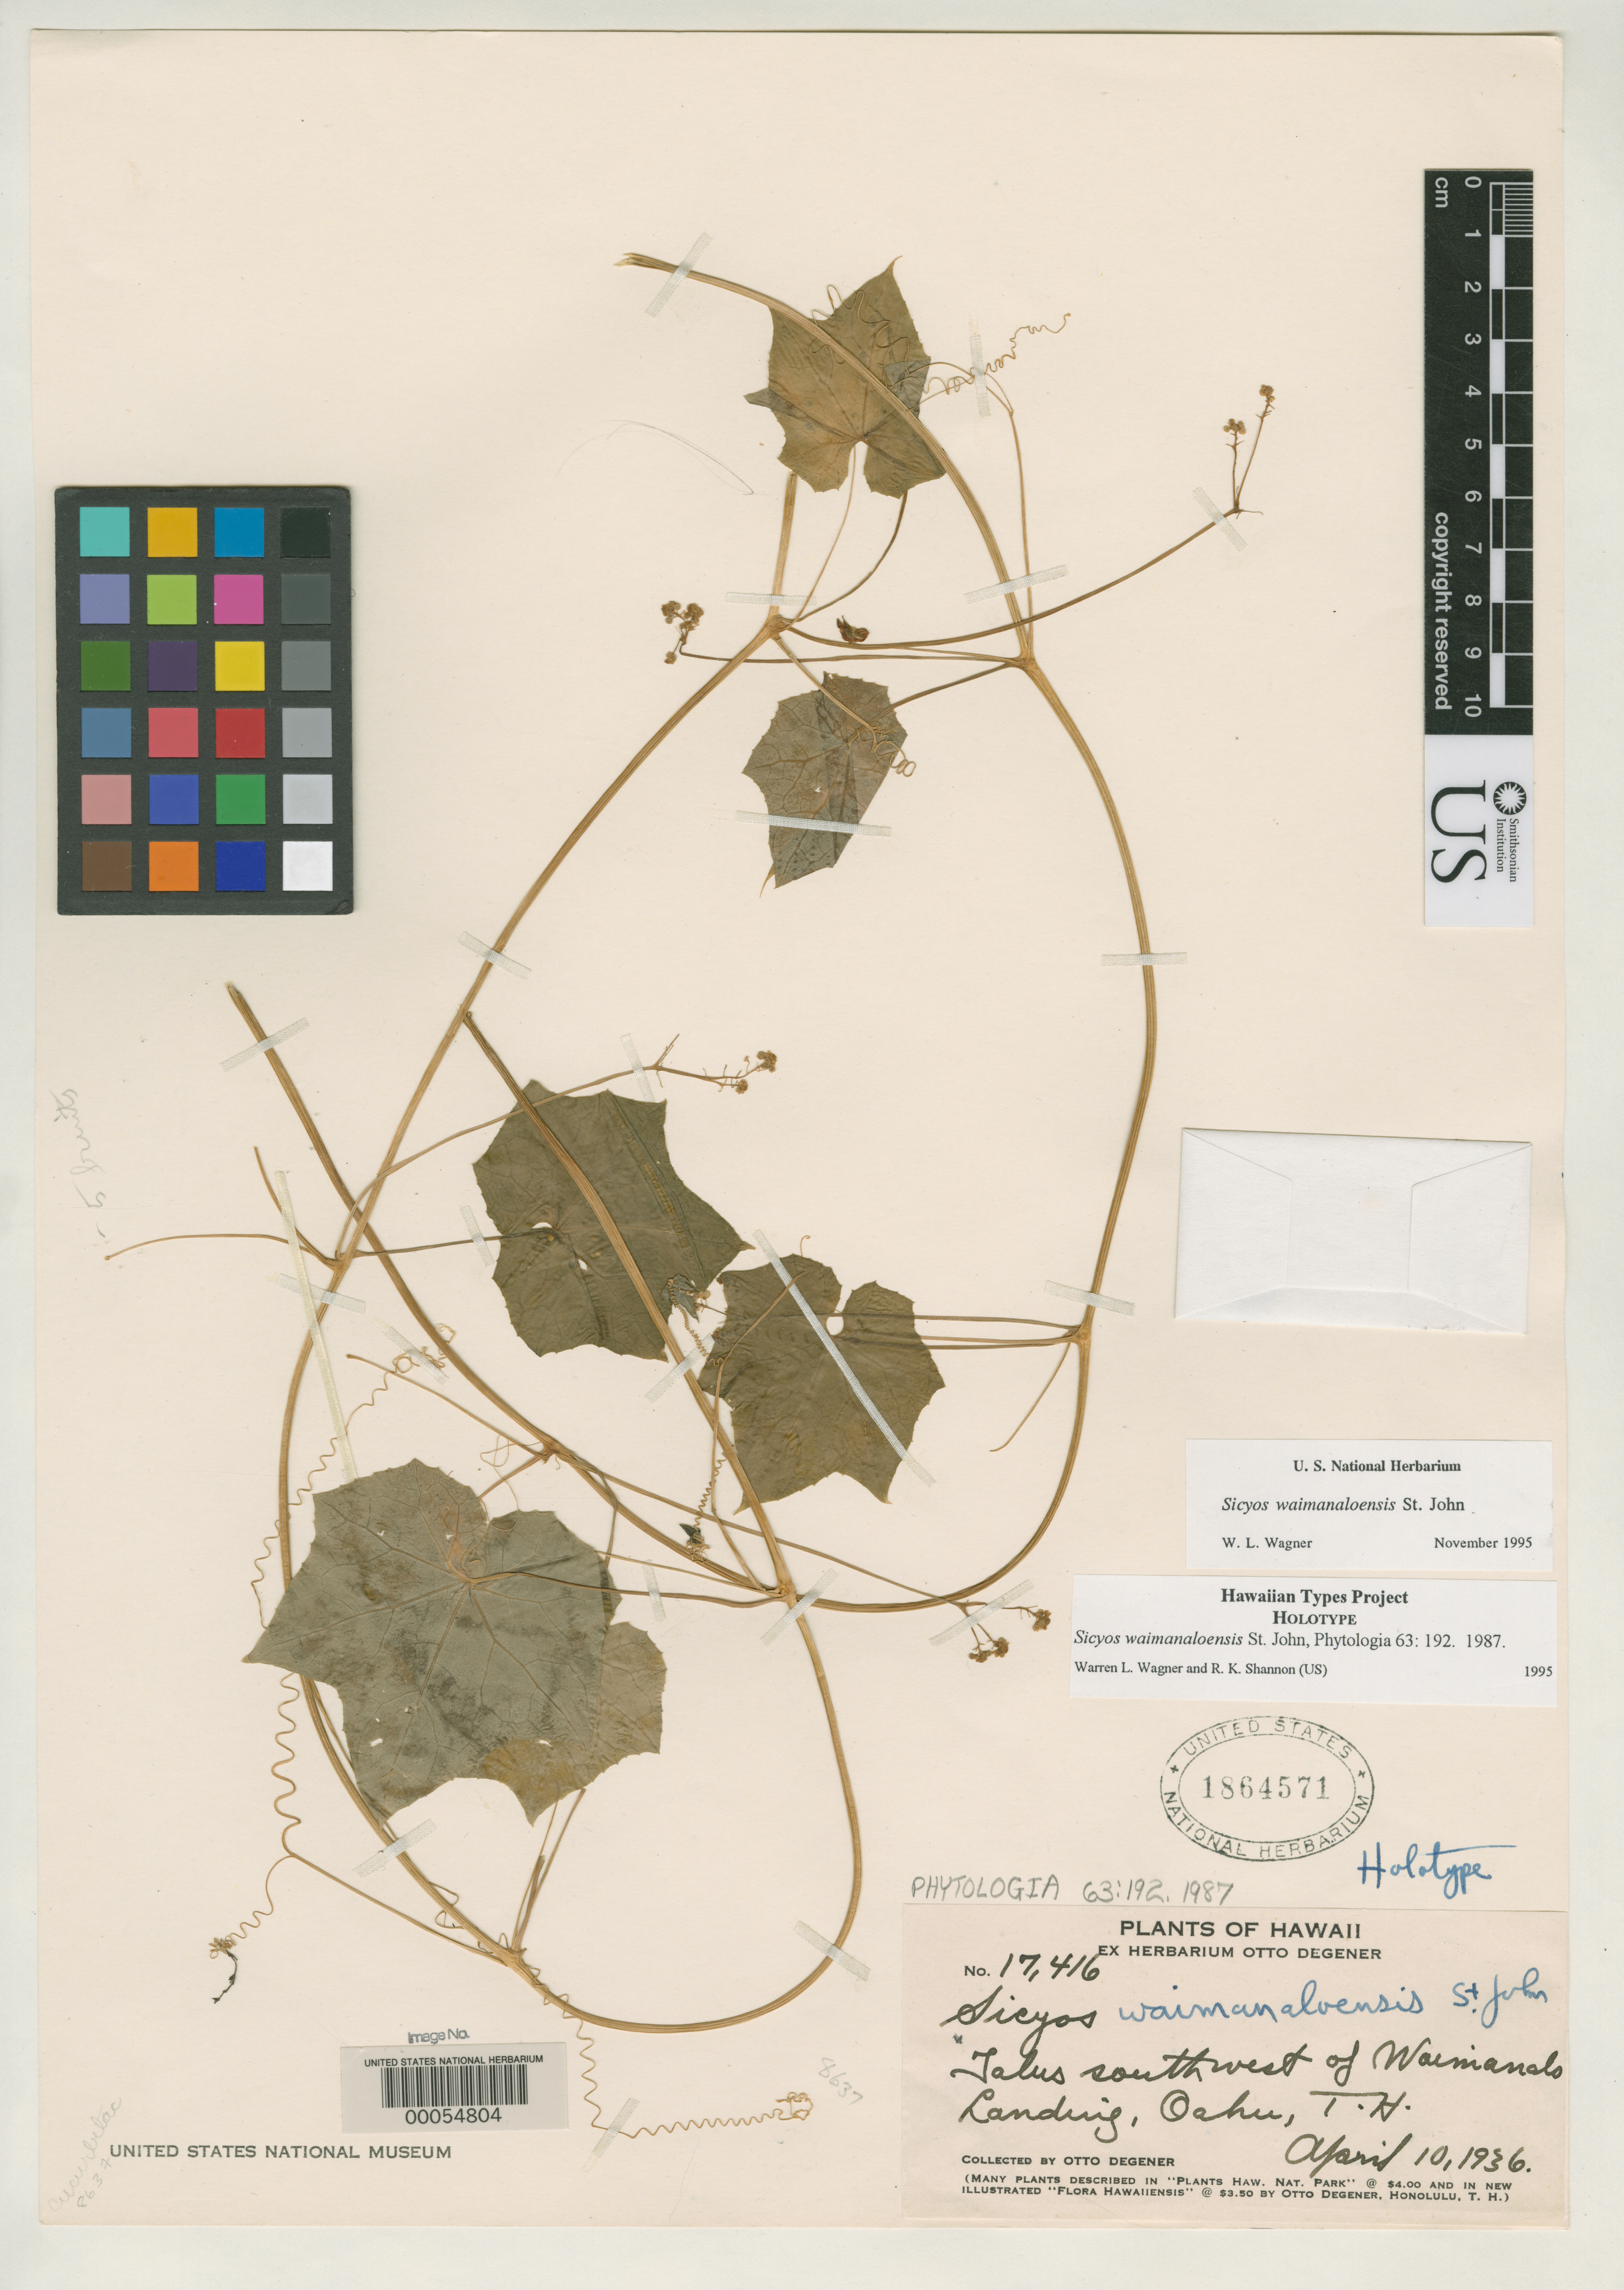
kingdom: Plantae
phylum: Tracheophyta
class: Magnoliopsida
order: Cucurbitales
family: Cucurbitaceae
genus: Sicyos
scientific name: Sicyos waimanaloensis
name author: H. St. John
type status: Holotype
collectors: O. Degener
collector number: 17416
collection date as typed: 10 Apr 1936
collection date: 1936-04-10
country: United States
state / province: Hawaii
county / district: Honolulu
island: Oahu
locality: SW of Waimanalo Landing.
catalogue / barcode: US 1864571